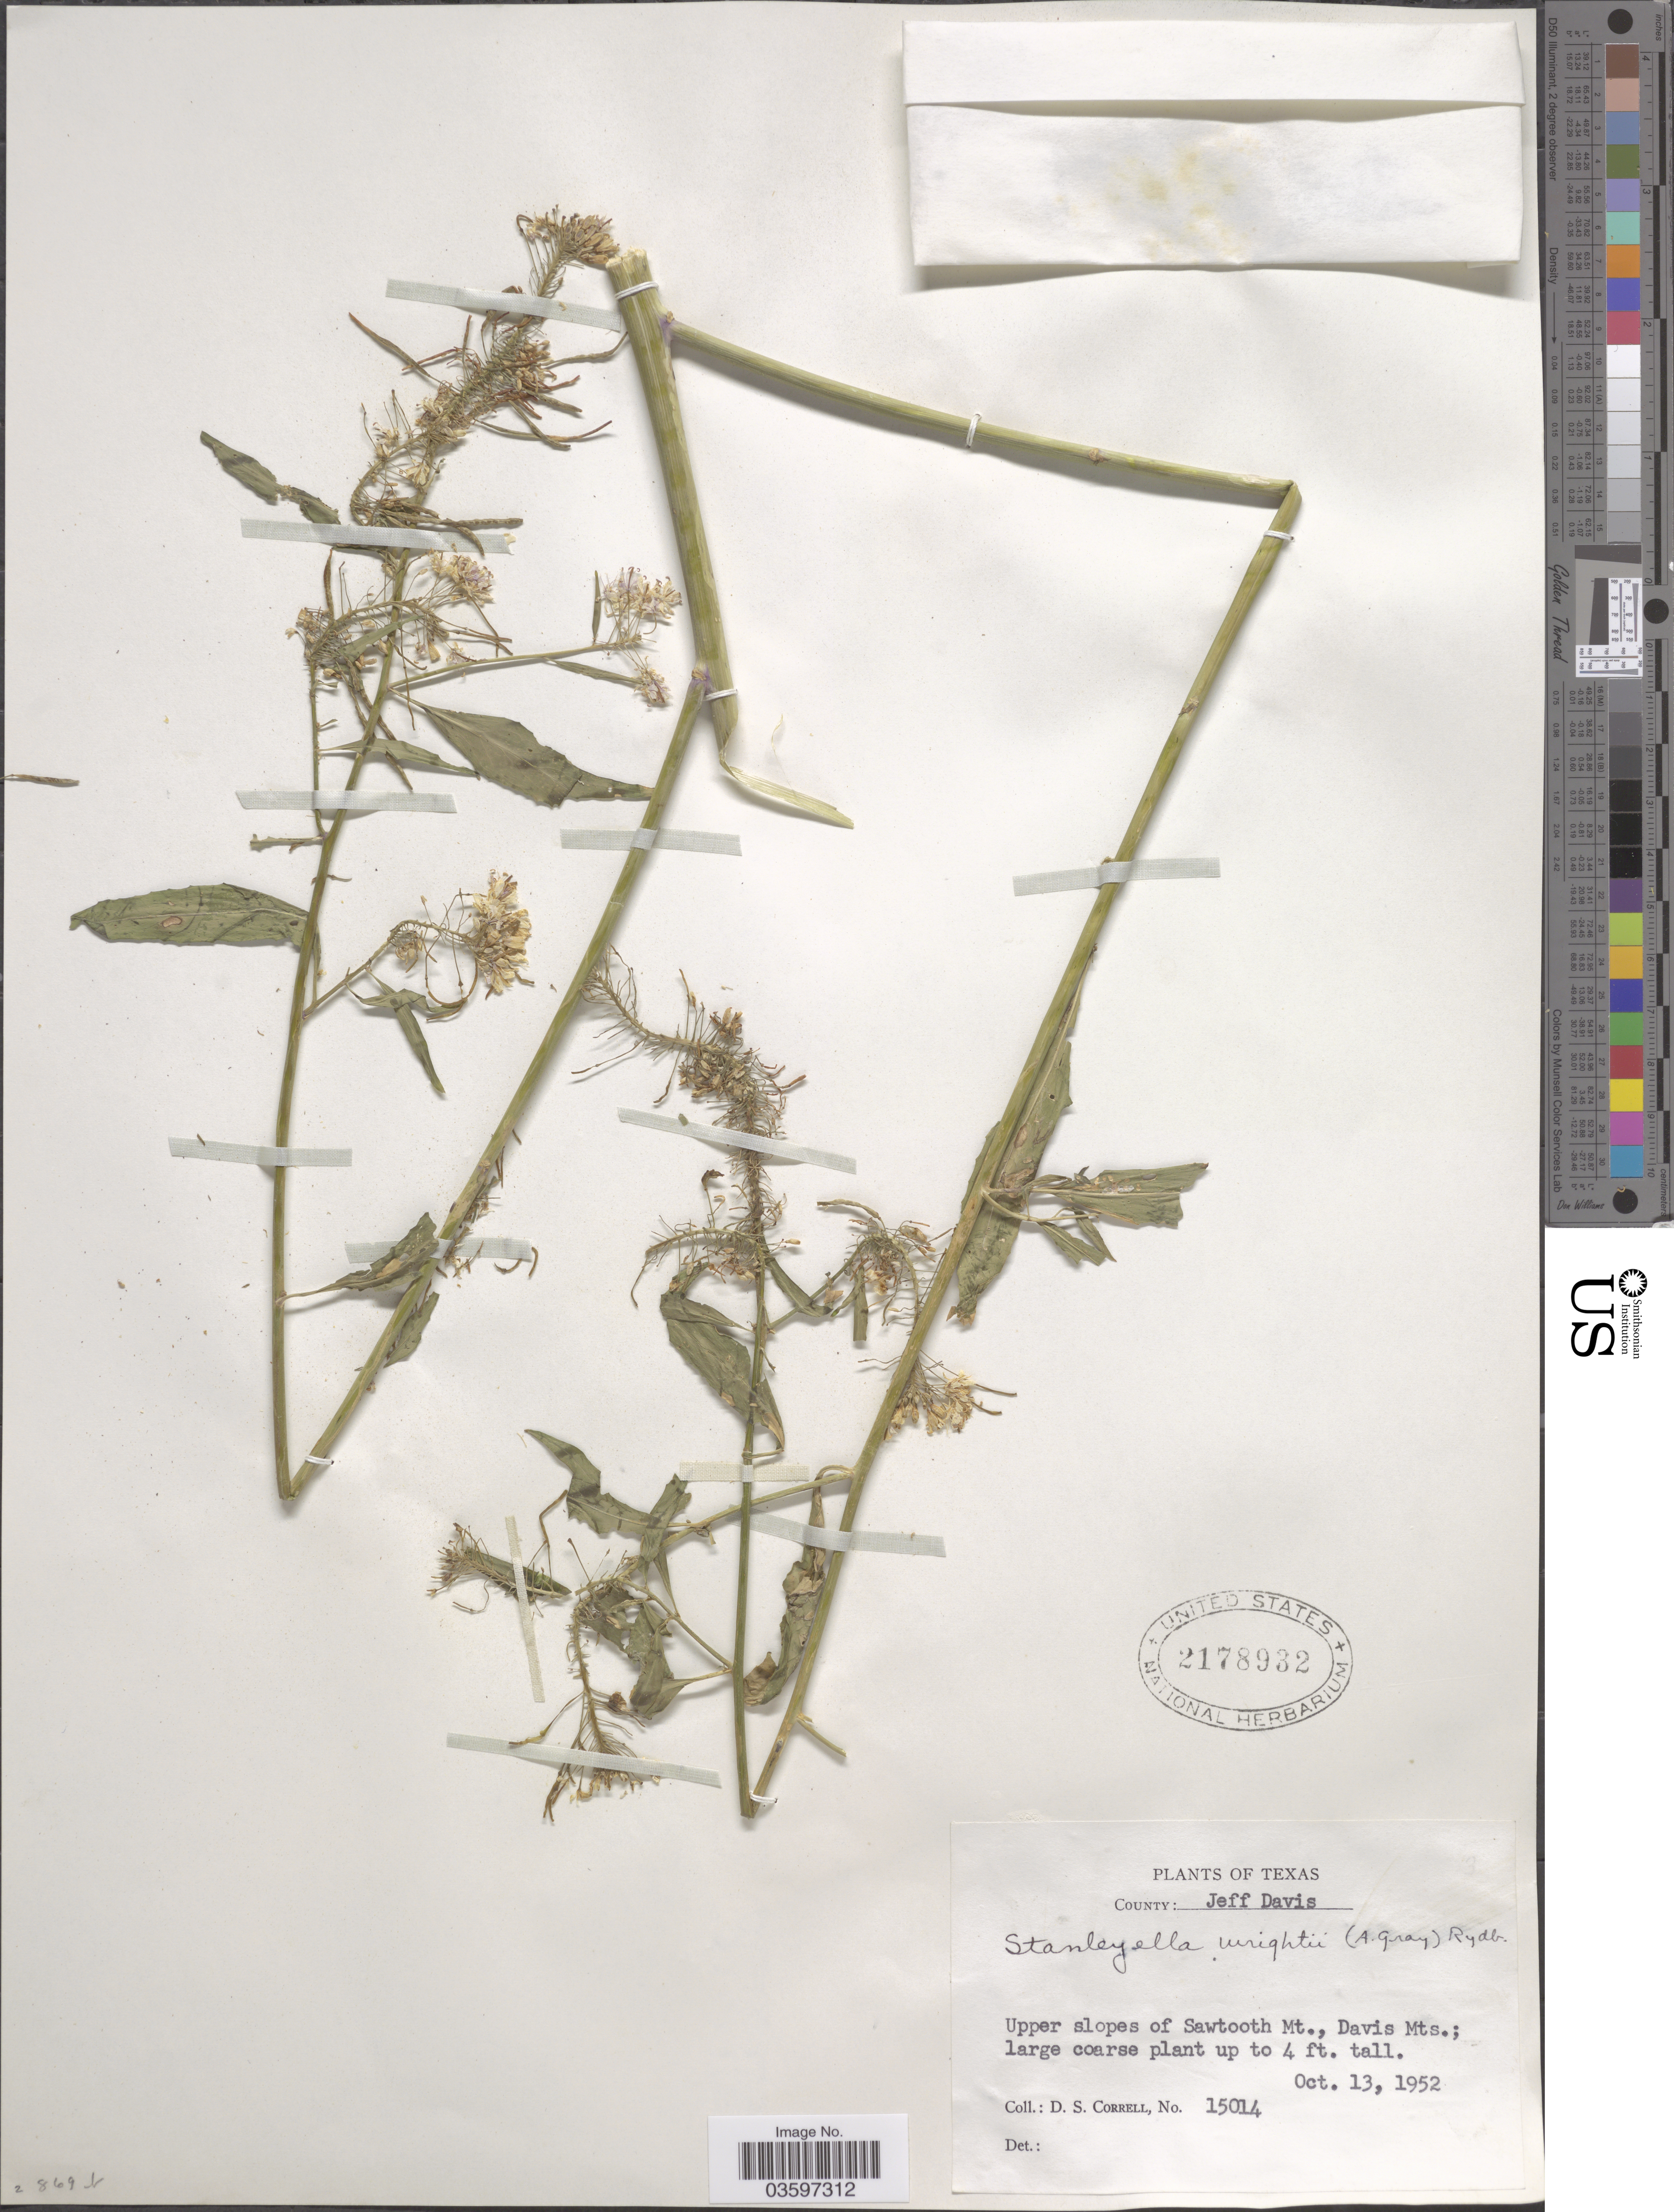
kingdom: Plantae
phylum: Tracheophyta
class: Magnoliopsida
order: Brassicales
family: Brassicaceae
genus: Stanleyella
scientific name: Stanleyella wrightii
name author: Rydb.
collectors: D. S. Correll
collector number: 15014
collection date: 1952-10-13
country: United States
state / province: Texas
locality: County: Jeff Davis. Upper slopes of Sawtooth Mt., Davis Mts.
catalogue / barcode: US 2178932